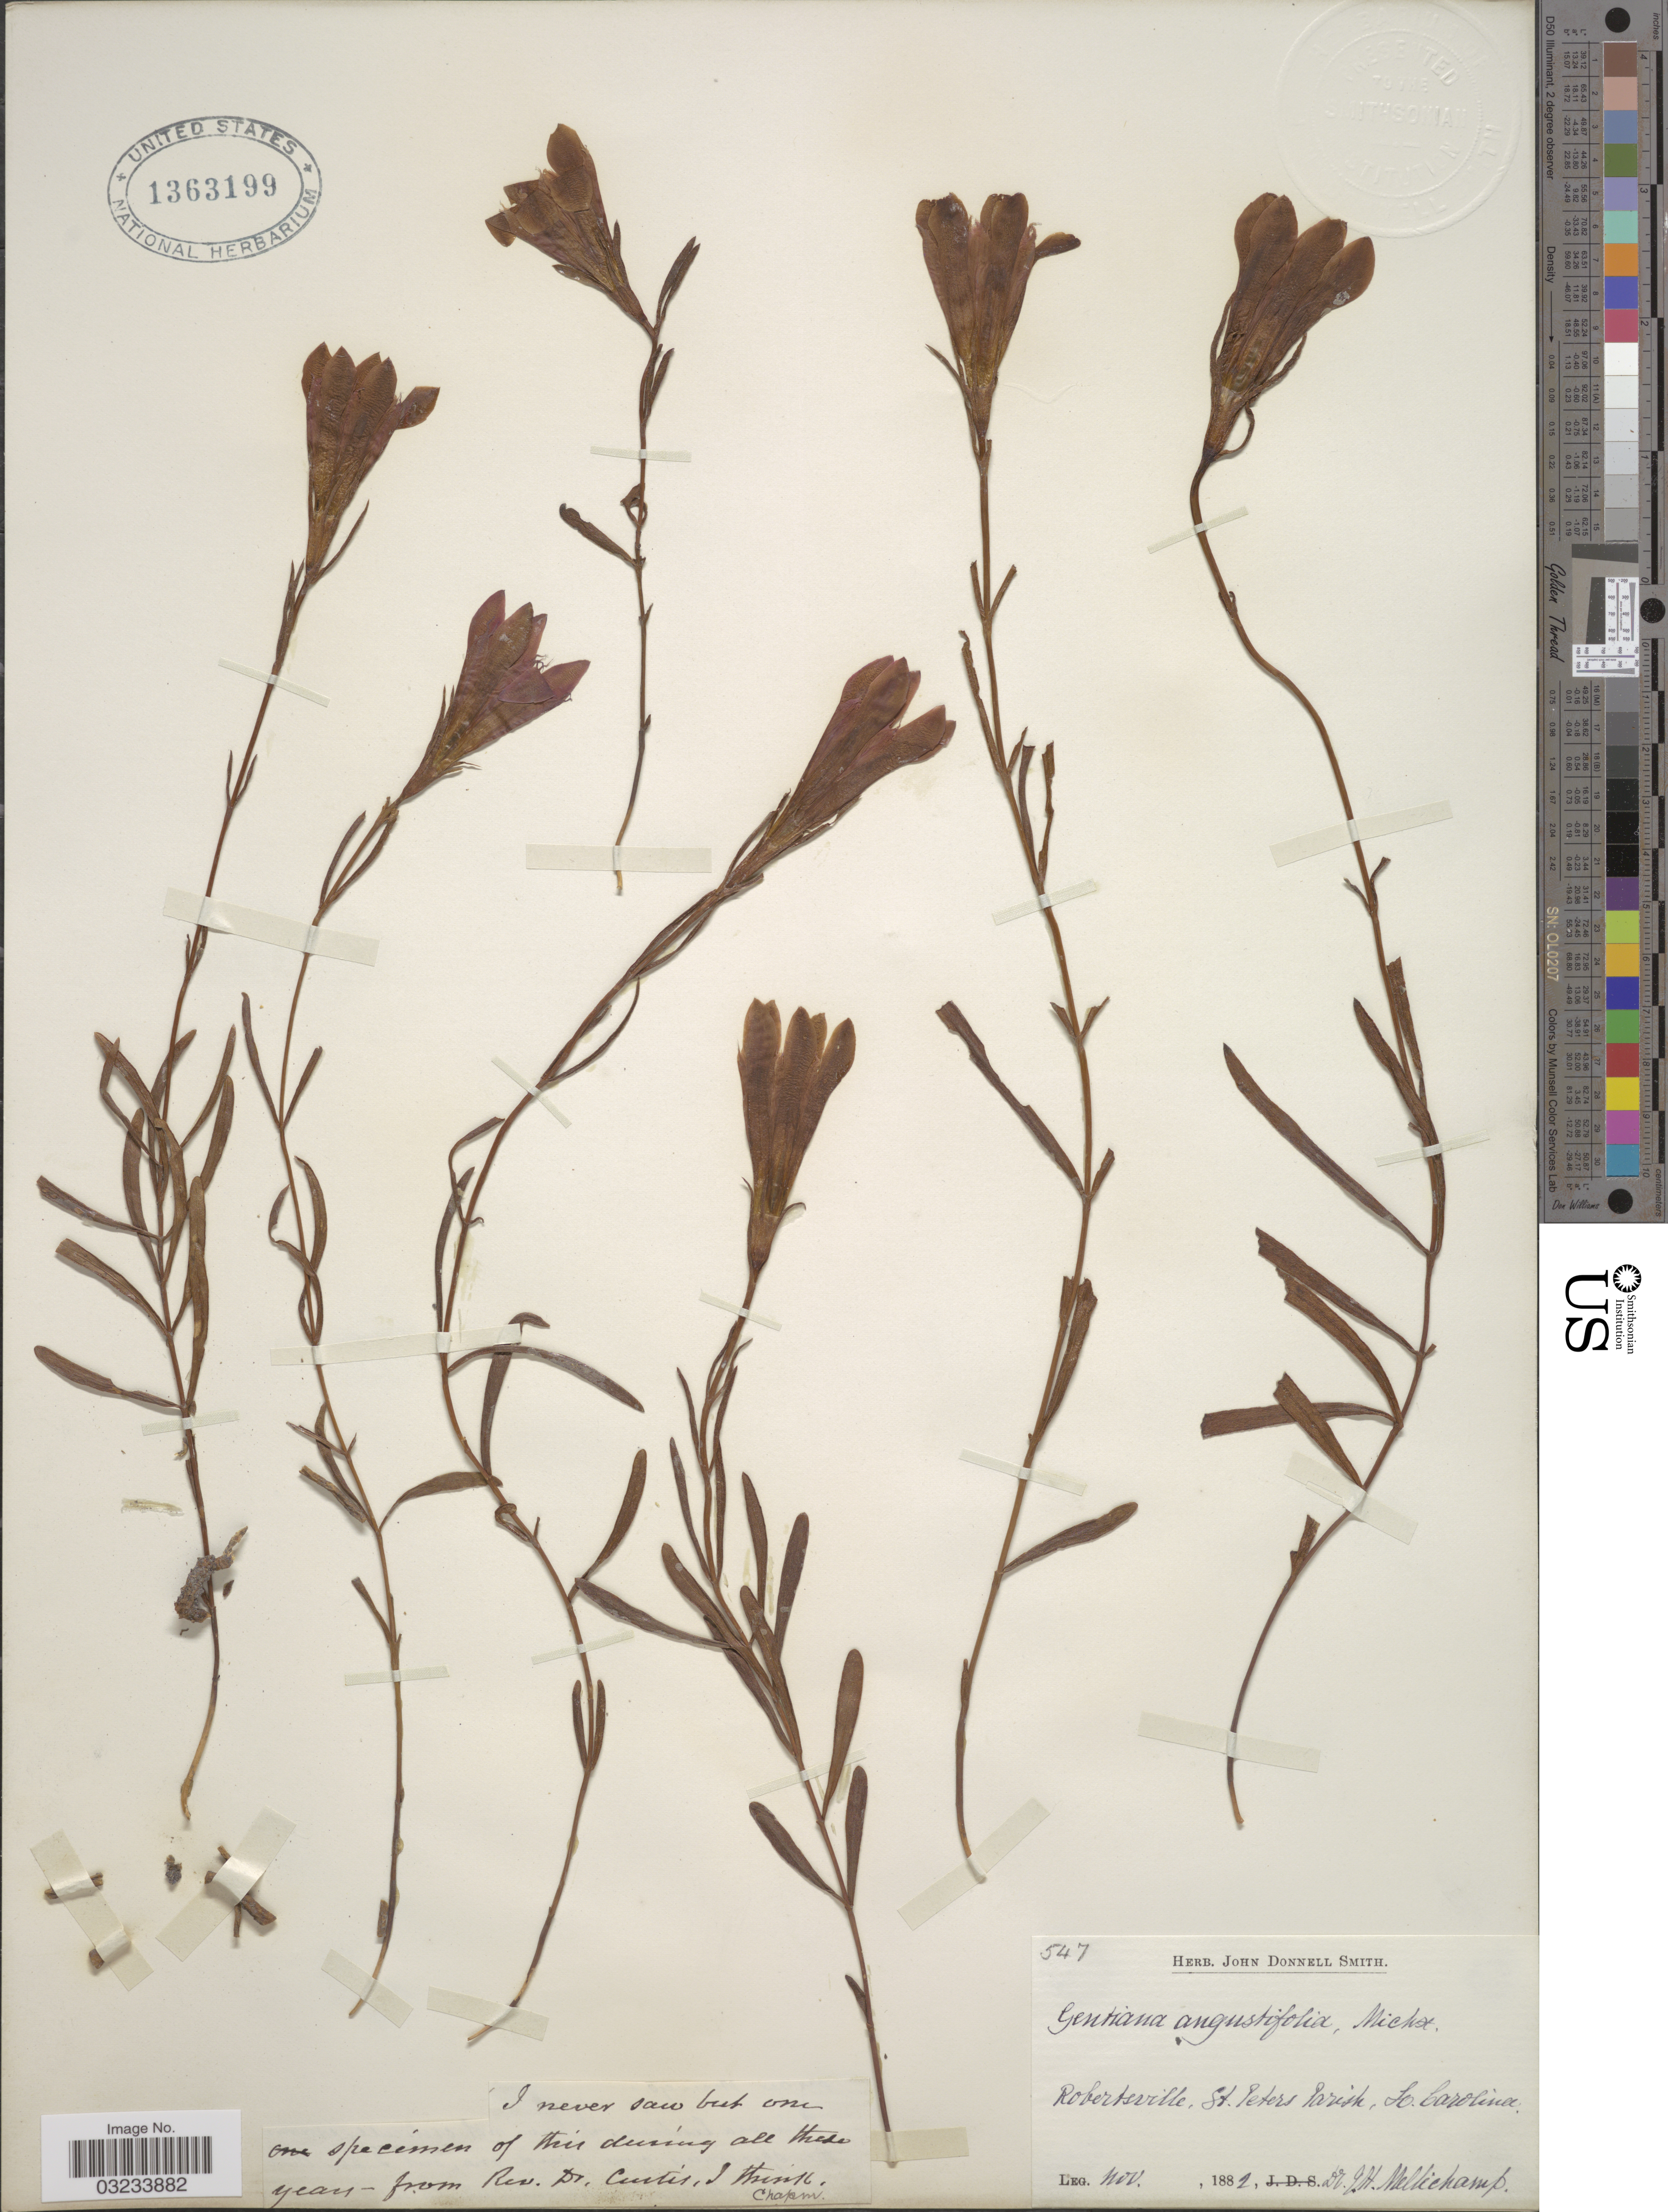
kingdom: Plantae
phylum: Tracheophyta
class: Magnoliopsida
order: Gentianales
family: Gentianaceae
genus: Gentiana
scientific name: Gentiana angustifolia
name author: Vill.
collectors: J. H. Mellichamp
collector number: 547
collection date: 1882-11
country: United States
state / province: South Carolina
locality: Robertville, St. Peters Parish.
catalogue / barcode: US 1363199